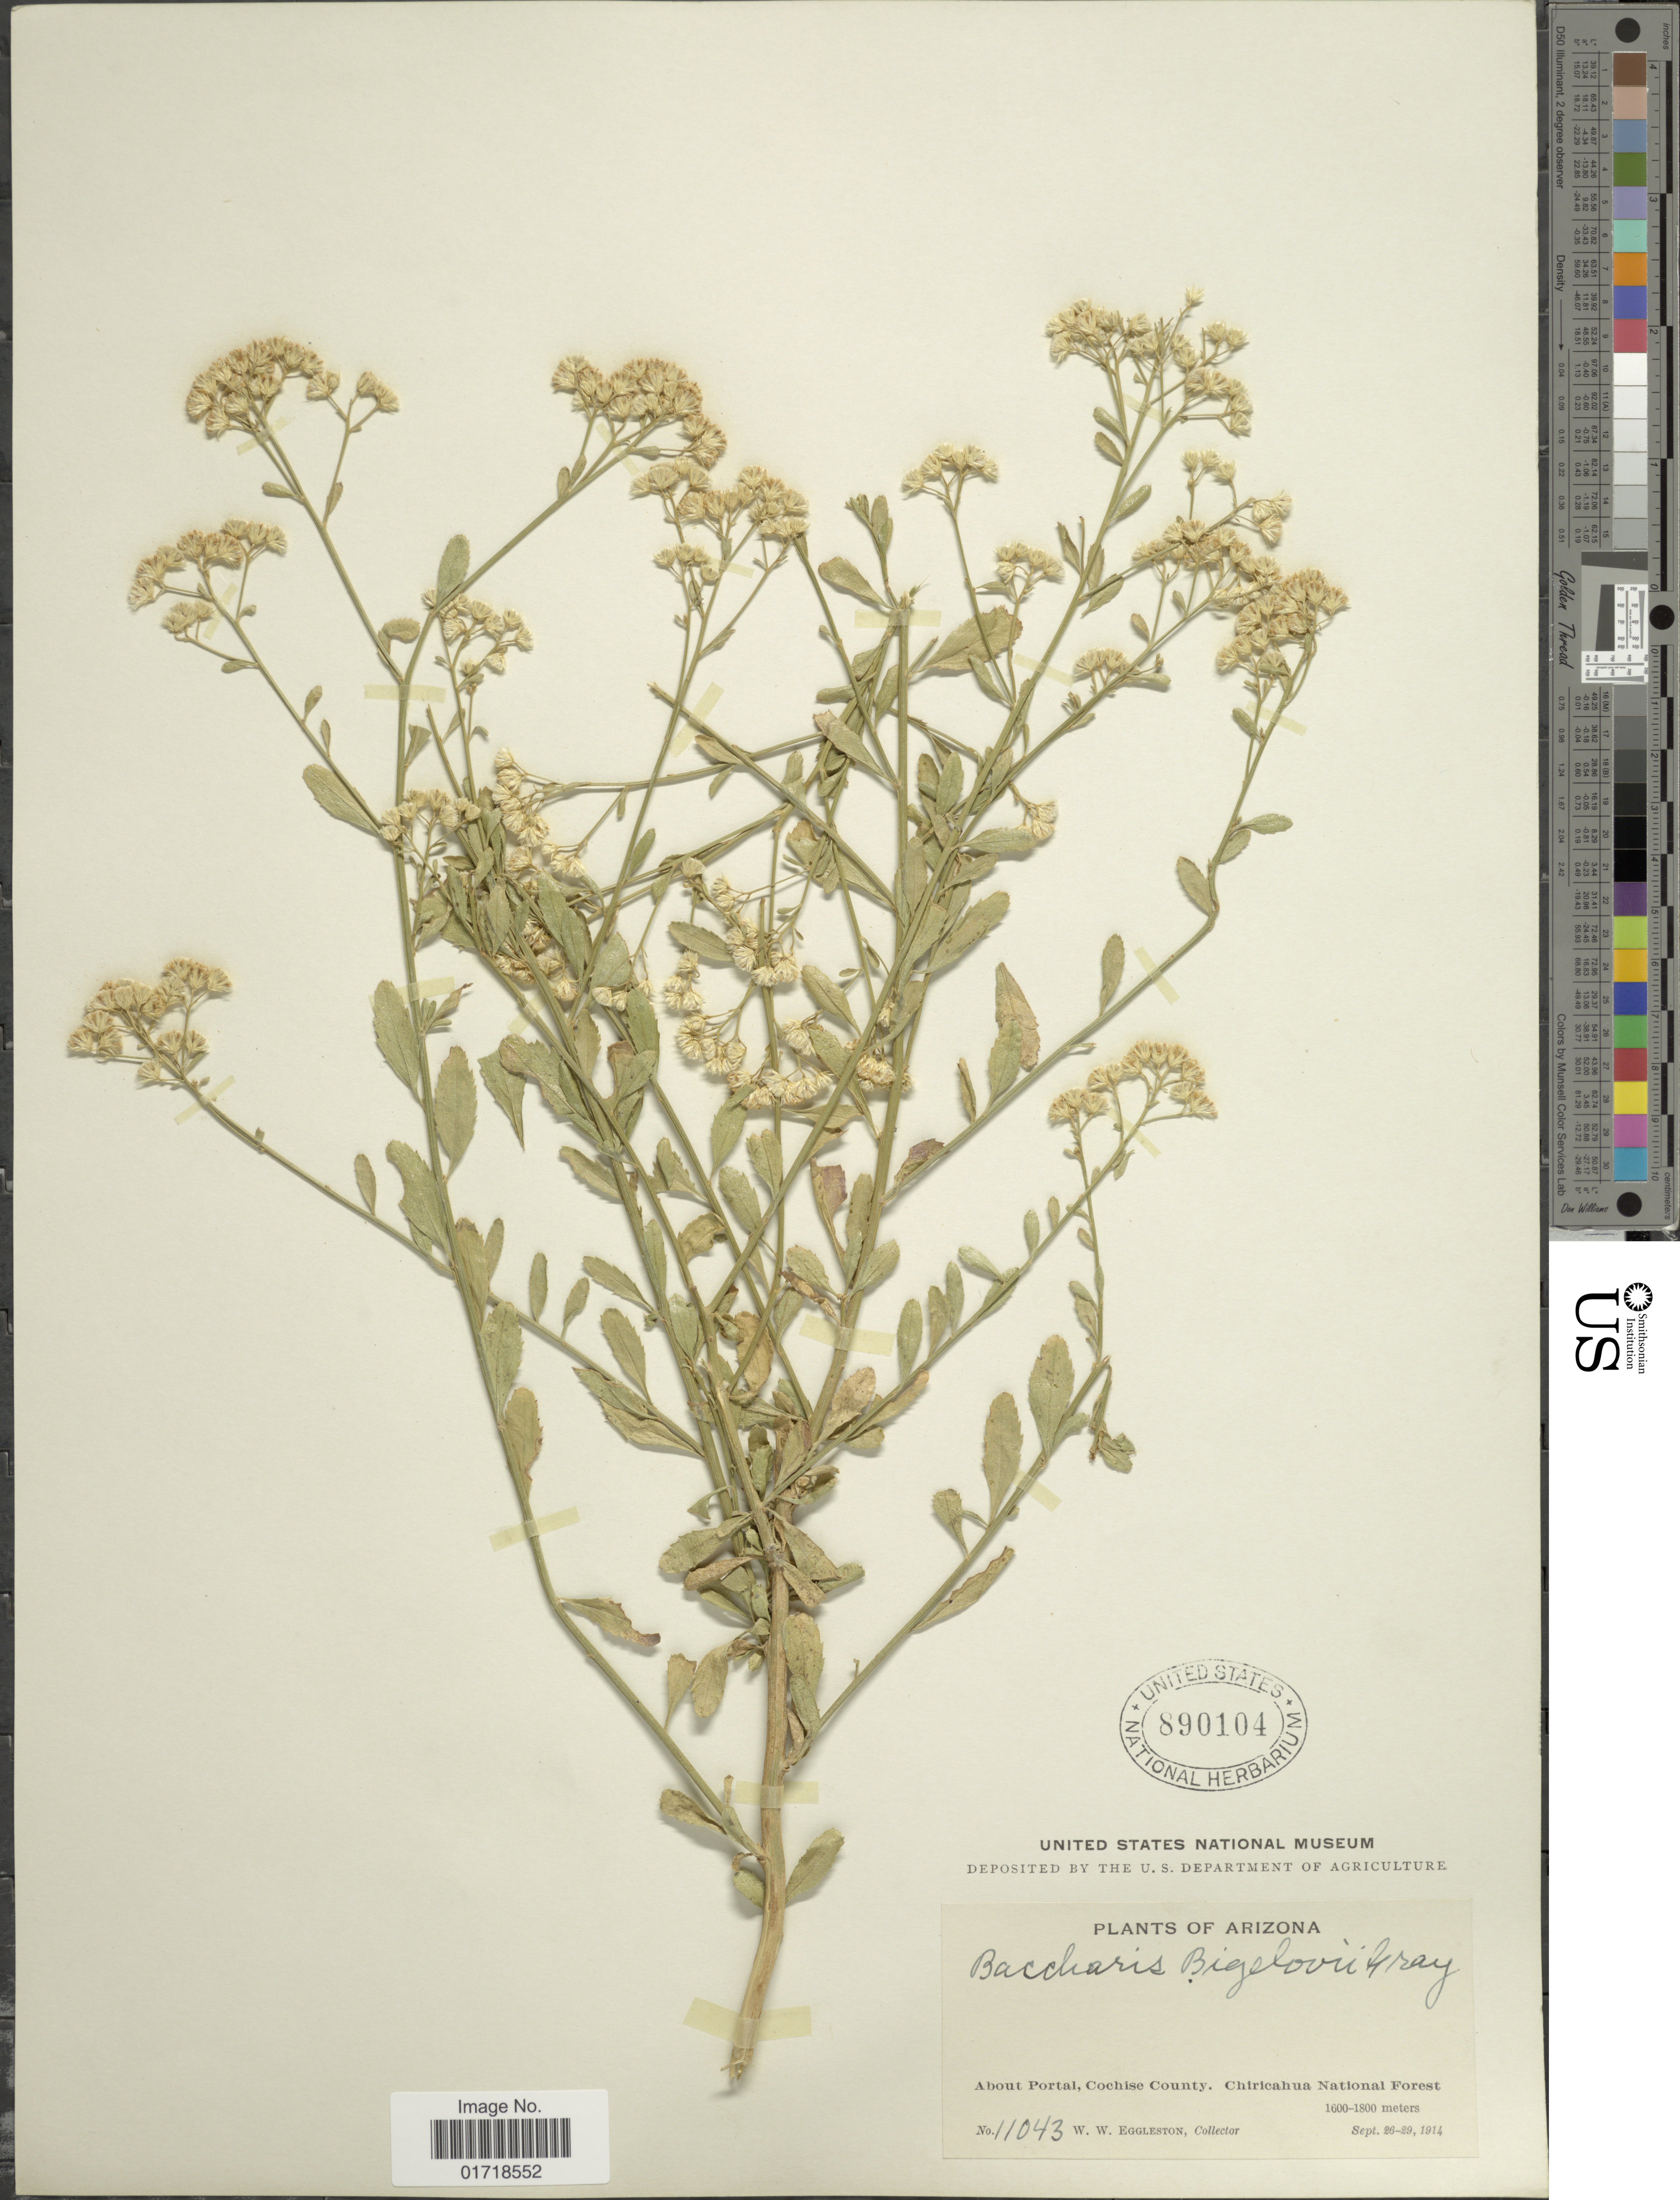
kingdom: Plantae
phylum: Tracheophyta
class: Magnoliopsida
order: Asterales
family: Asteraceae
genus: Baccharis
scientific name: Baccharis bigelovii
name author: A. Gray in Torr.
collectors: W. W. Eggleston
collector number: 11043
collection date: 1914-09-26/1914-09-29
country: United States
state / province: Arizona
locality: About Portal, Cochise County, Chiricahua National Forest.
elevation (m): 1600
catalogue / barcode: US 890104